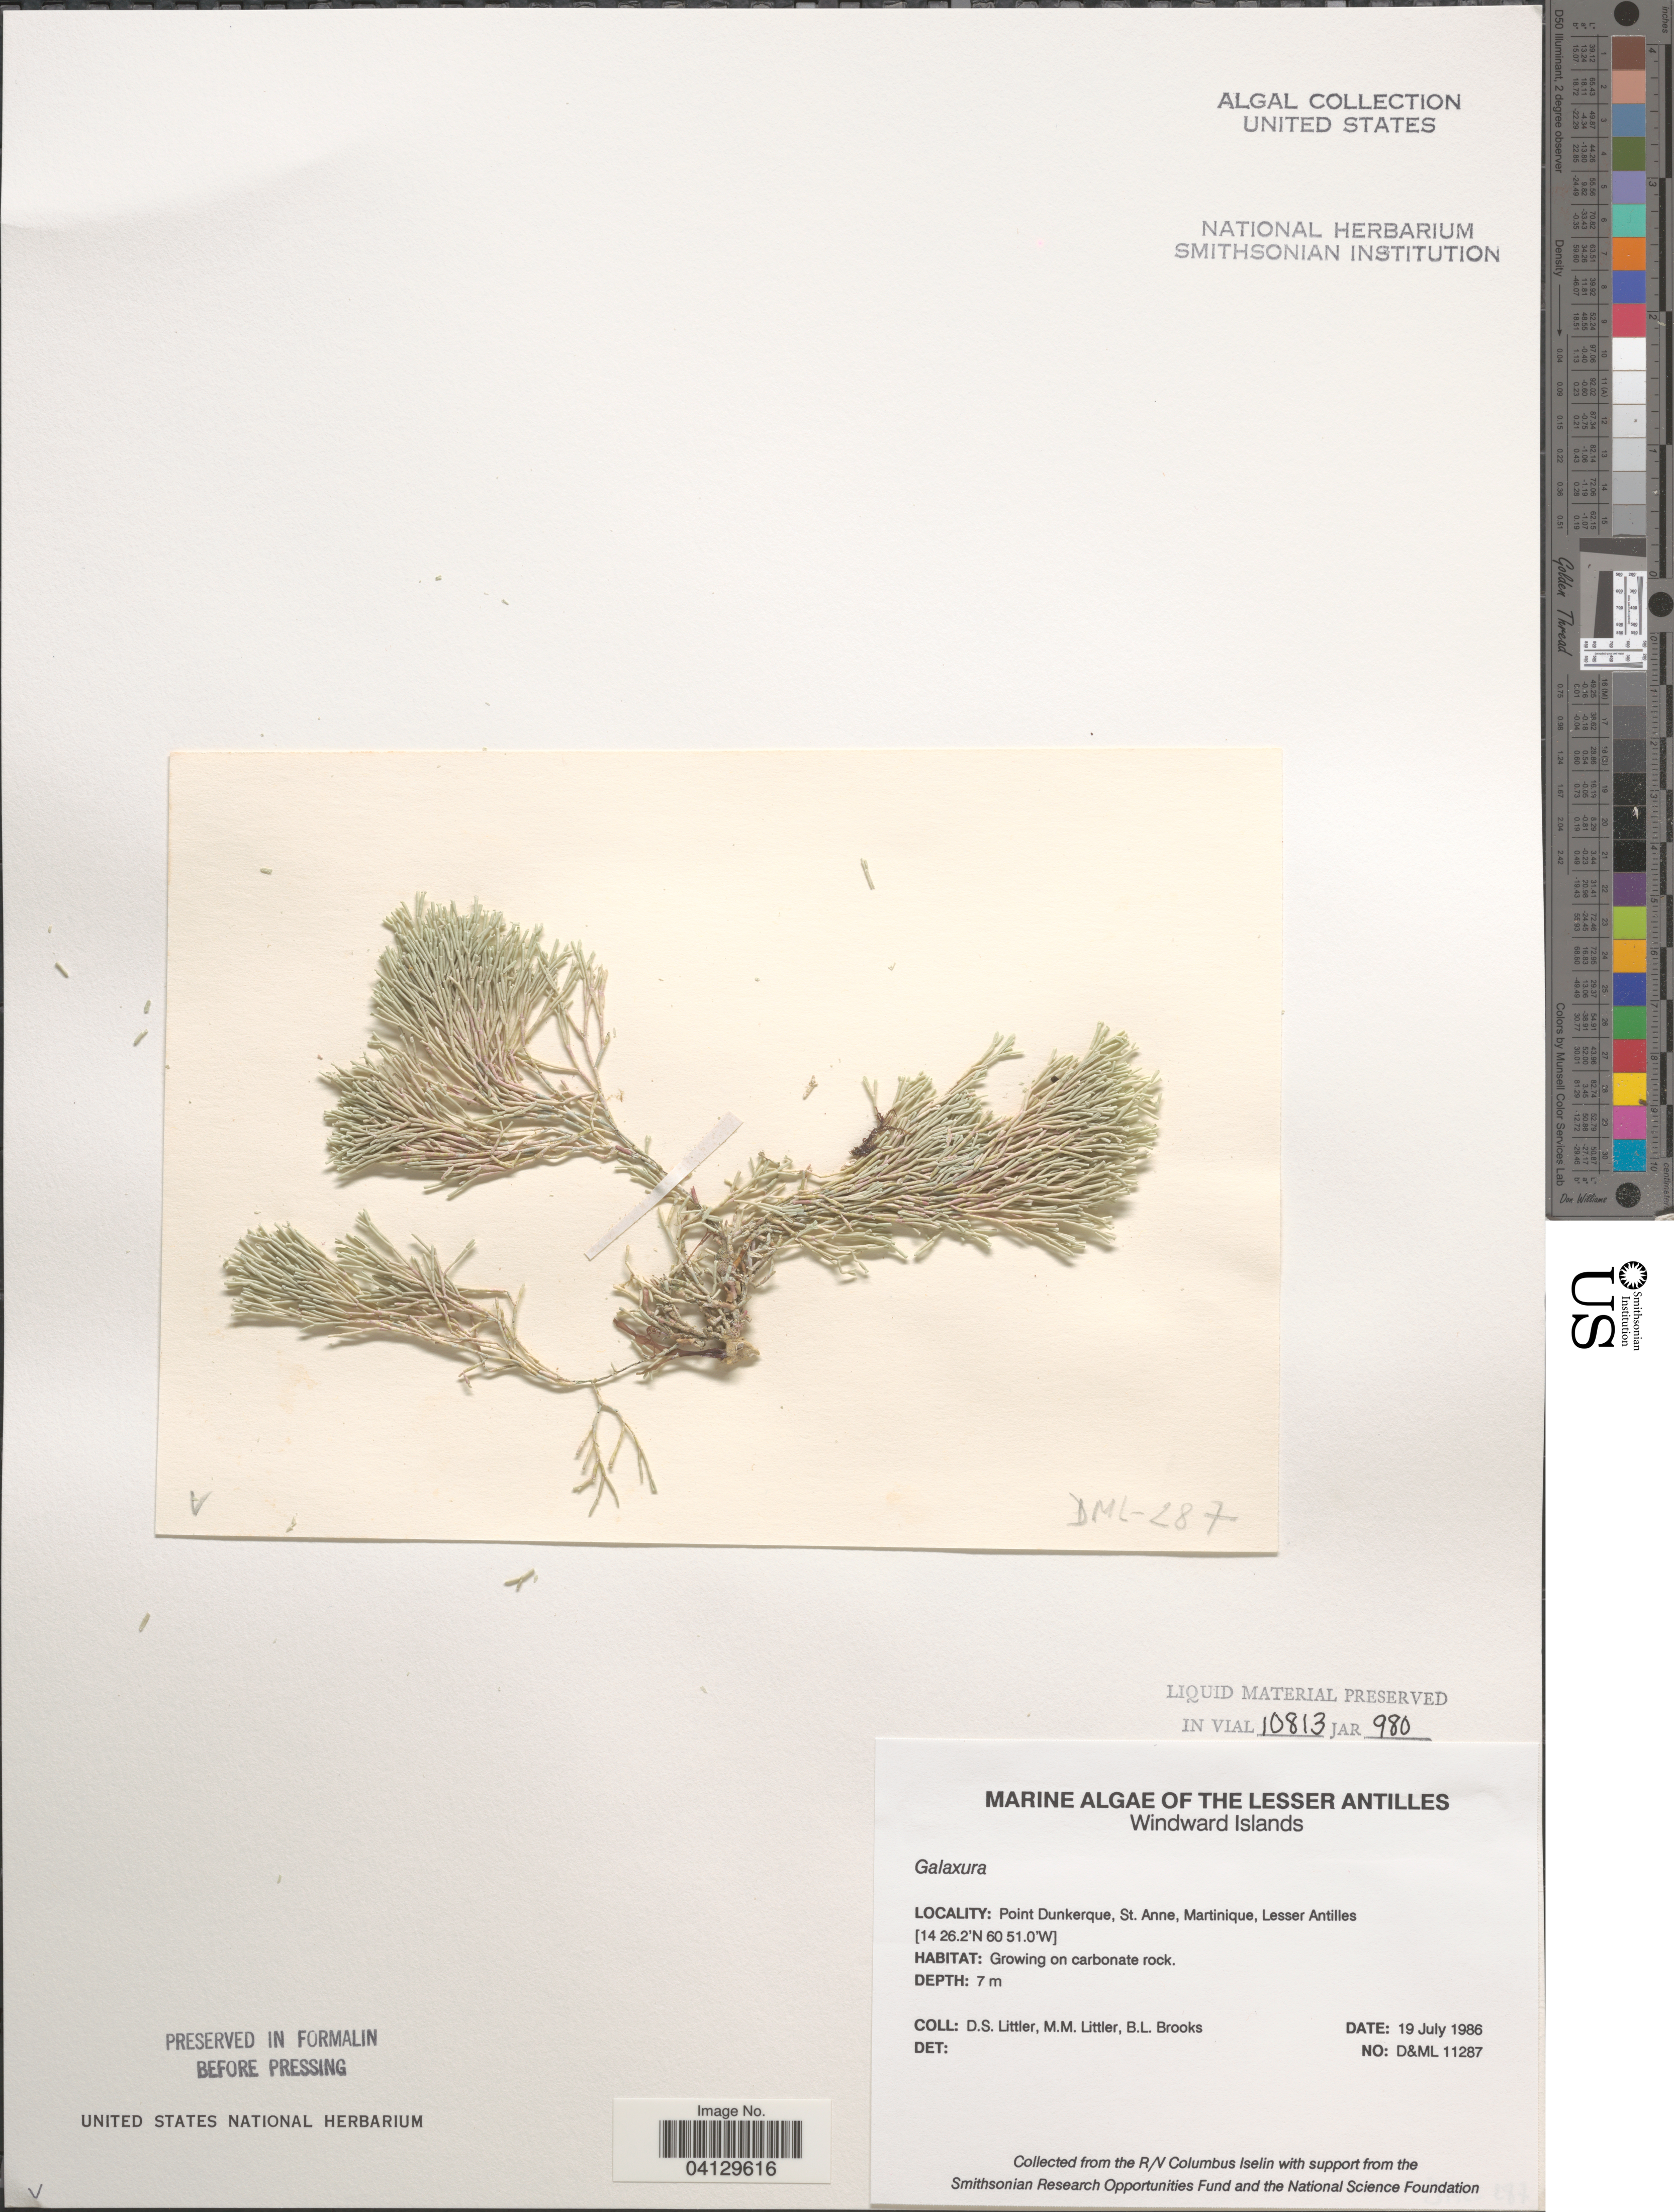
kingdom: Plantae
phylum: Rhodophyta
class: Florideophyceae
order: Nemaliales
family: Galaxauraceae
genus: Galaxaura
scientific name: Galaxaura sp.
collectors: D. S. Littler & B. Brooks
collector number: D&ML11287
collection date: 1986-07-19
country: Martinique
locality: The Lesser Antilles. Windward Islands. Point Dunkerque, St. Anne.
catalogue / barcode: US 328627